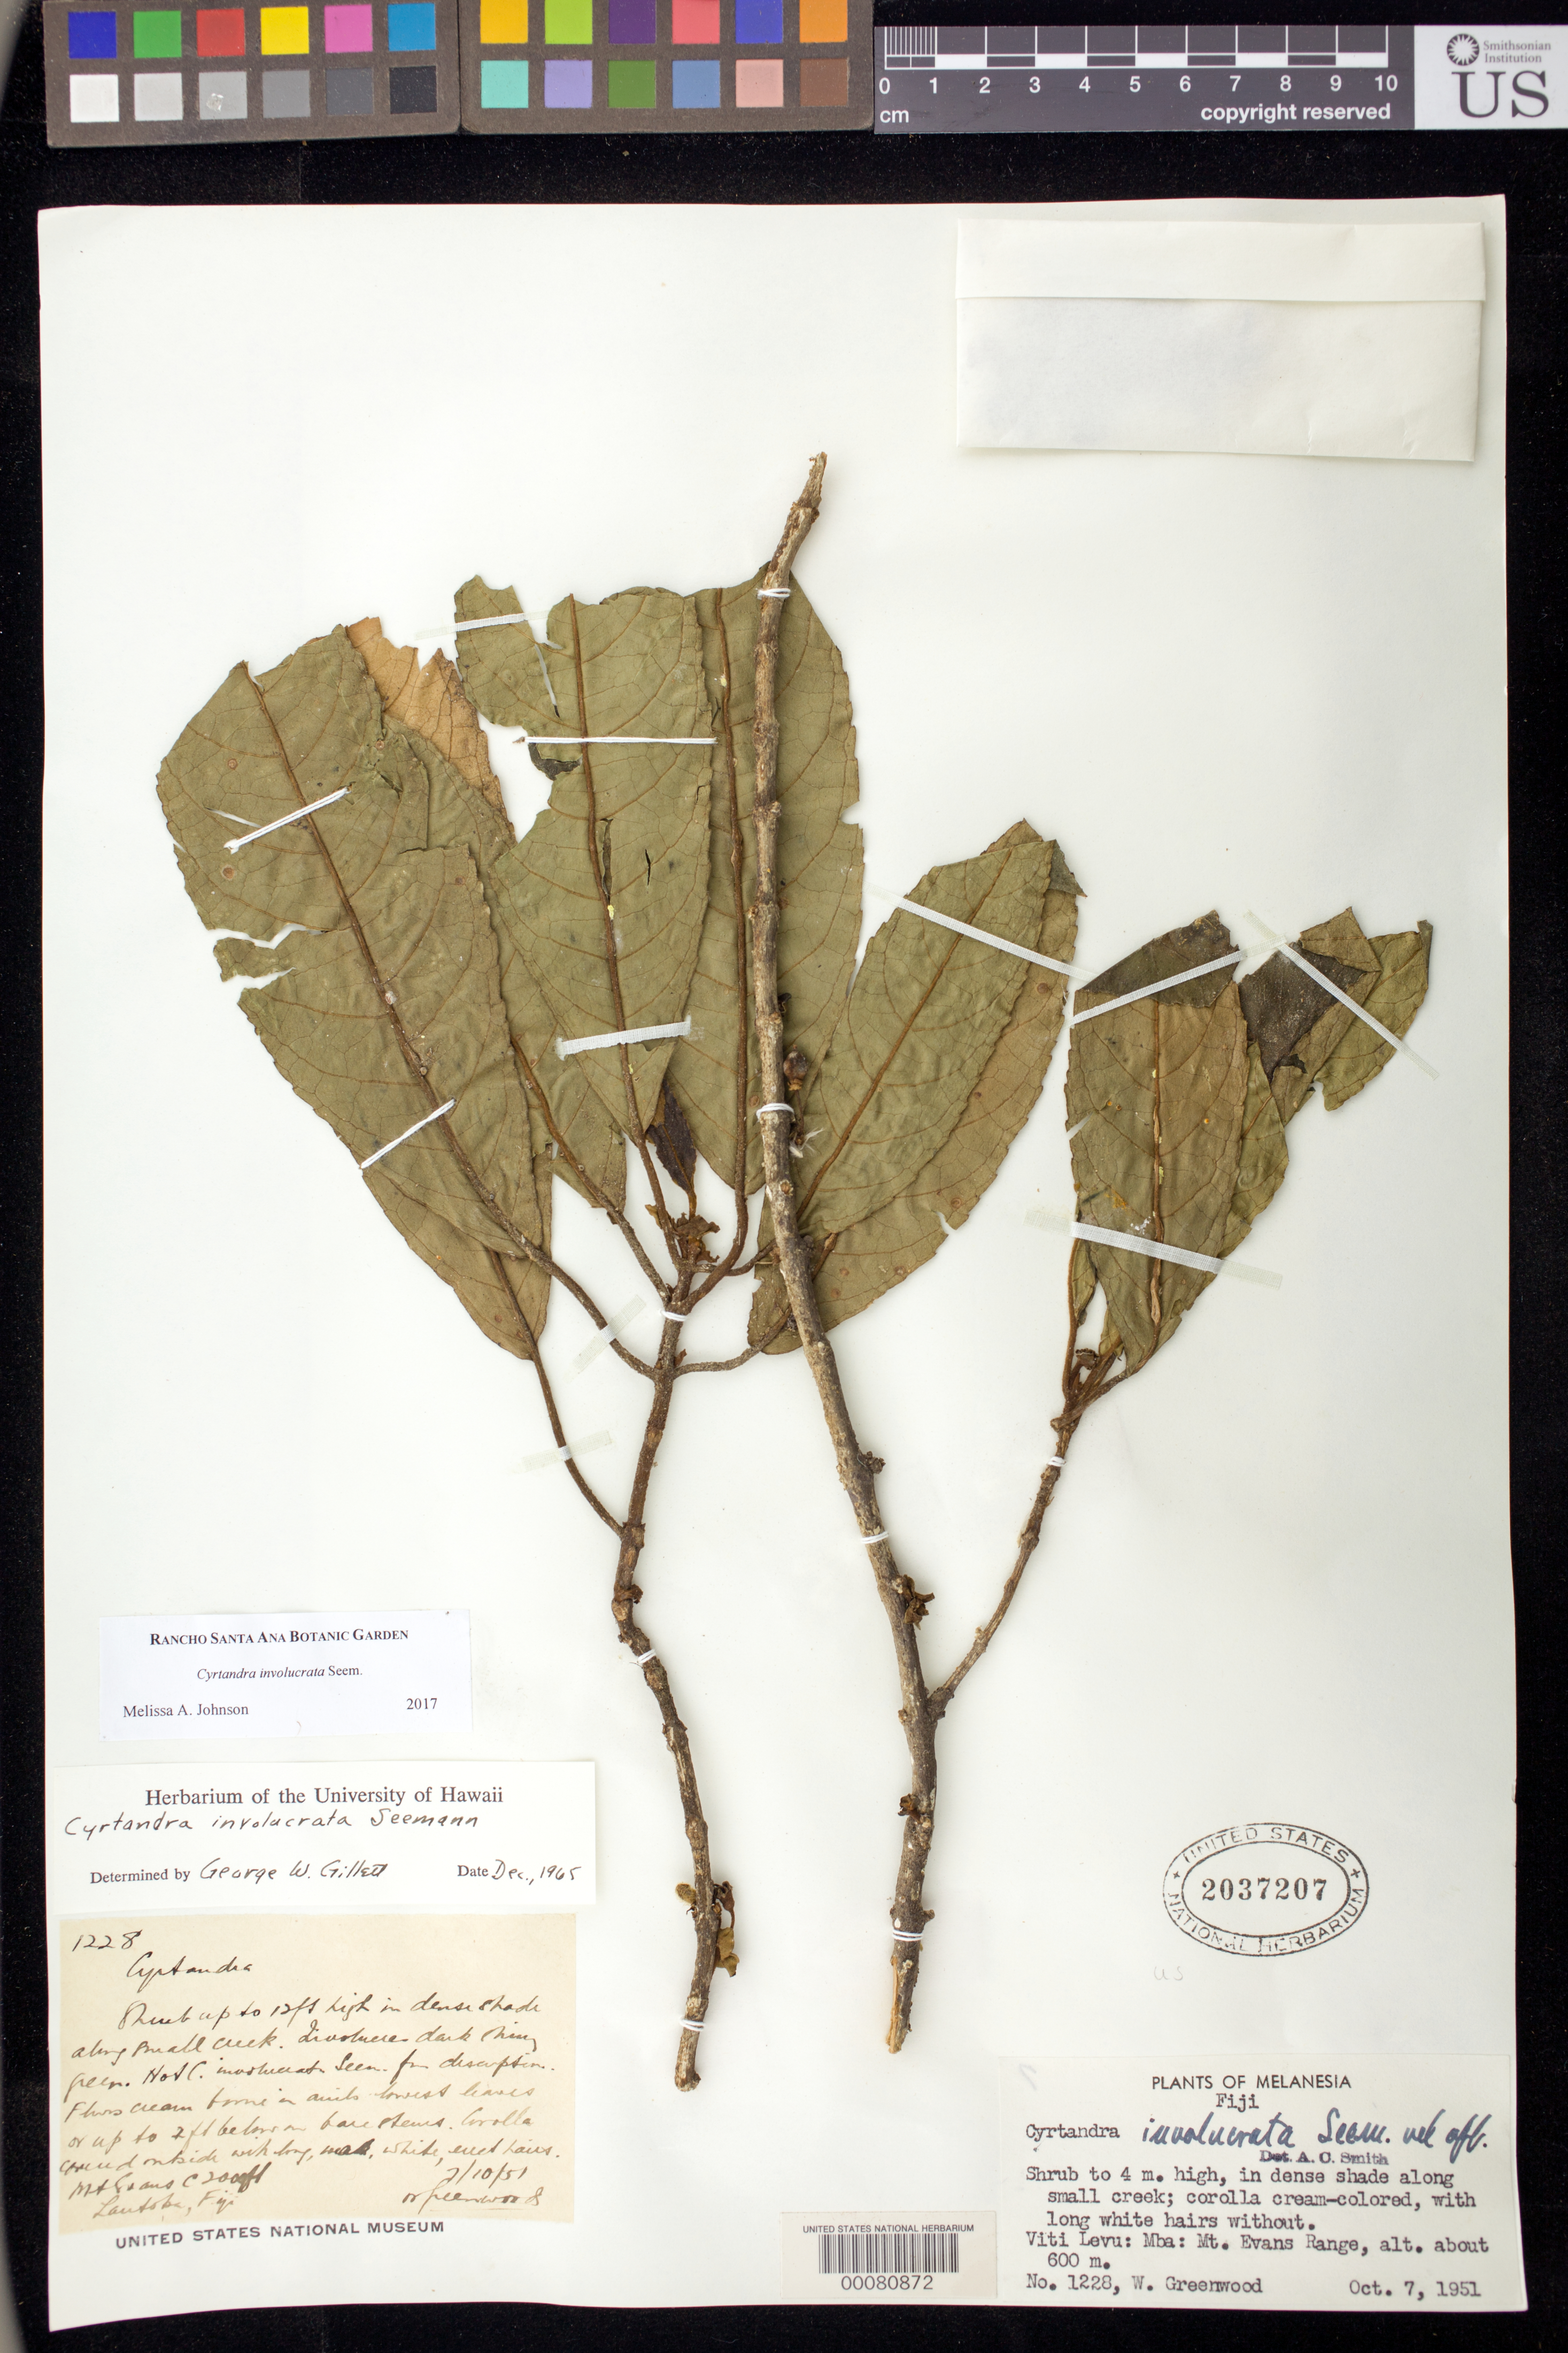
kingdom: Plantae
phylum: Tracheophyta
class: Magnoliopsida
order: Lamiales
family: Gesneriaceae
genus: Cyrtandra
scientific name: Cyrtandra involucrata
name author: Seem.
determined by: Johnson, Melissa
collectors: W. Greenwood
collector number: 1228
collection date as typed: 07 Oct 1951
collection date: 1951-10-07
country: Fiji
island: Viti Levu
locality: Mba, mt evans range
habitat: In dense shade along small creek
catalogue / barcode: US 2037207